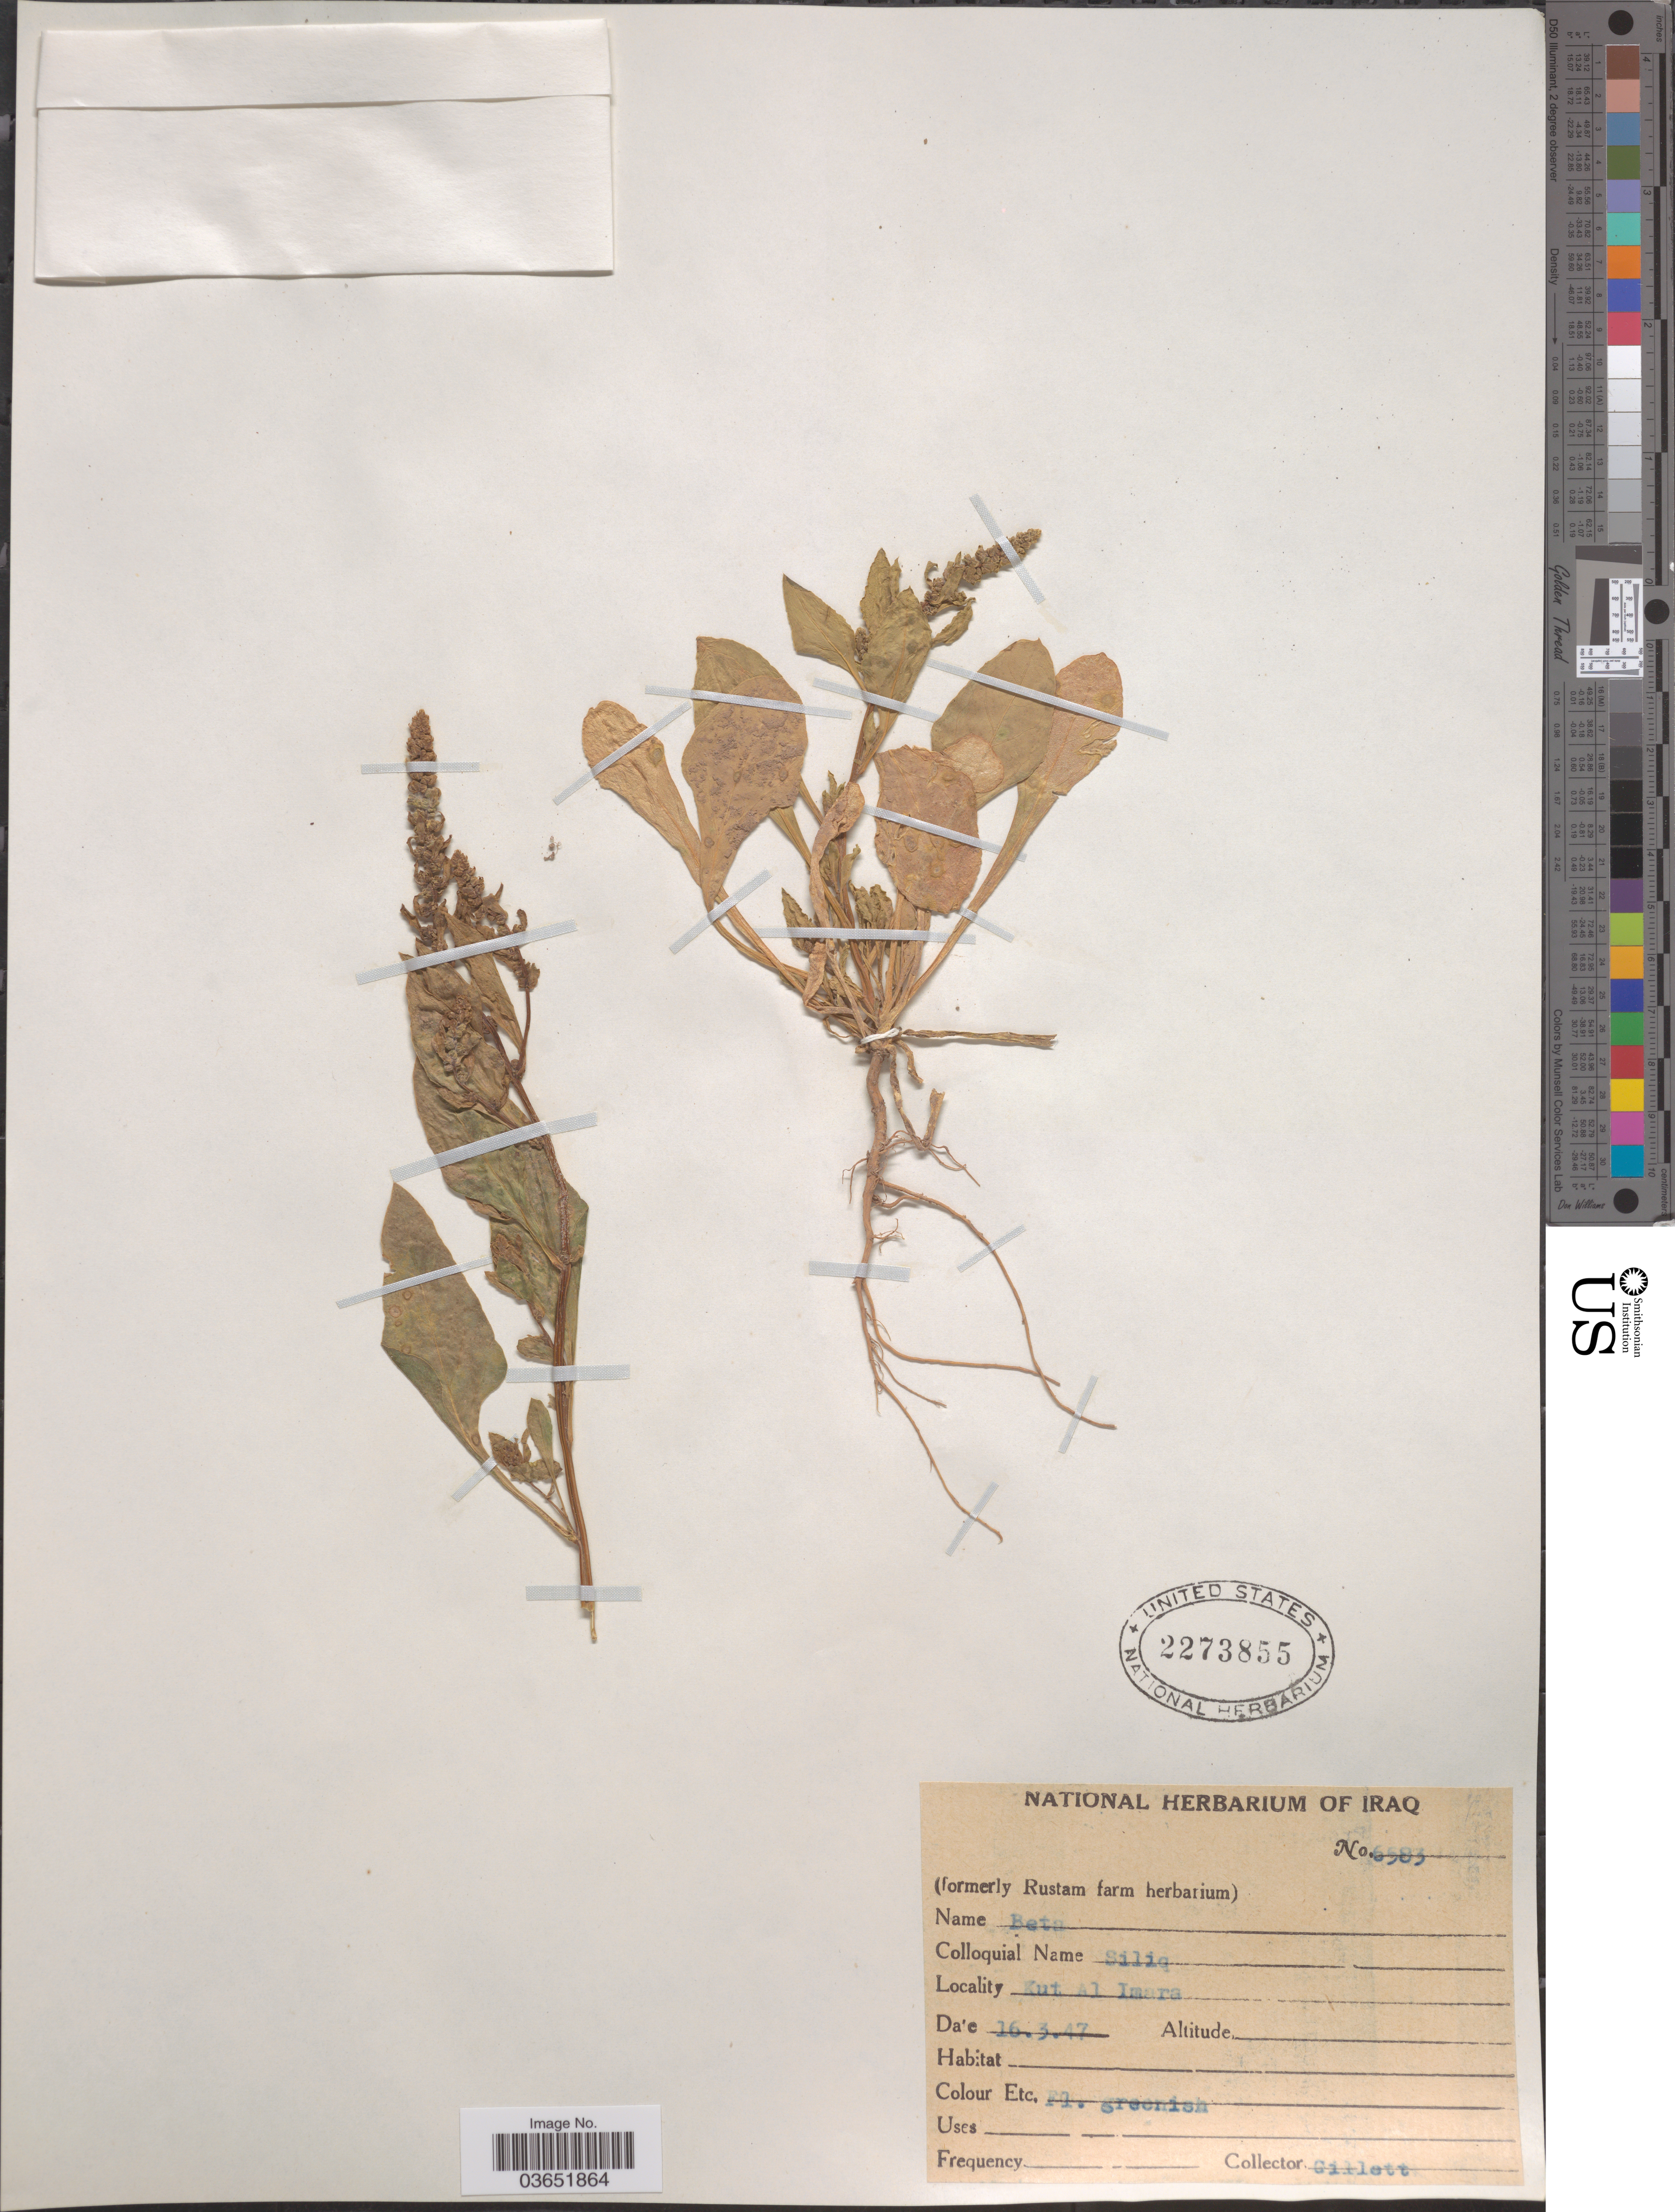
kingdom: Plantae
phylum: Tracheophyta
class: Magnoliopsida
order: Caryophyllales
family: Amaranthaceae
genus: Beta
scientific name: Beta sp.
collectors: Gillett, --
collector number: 6583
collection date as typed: Transcribed d/m/y: 16/3/47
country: Iraq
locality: Kut Al Imara.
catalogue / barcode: US 2273855